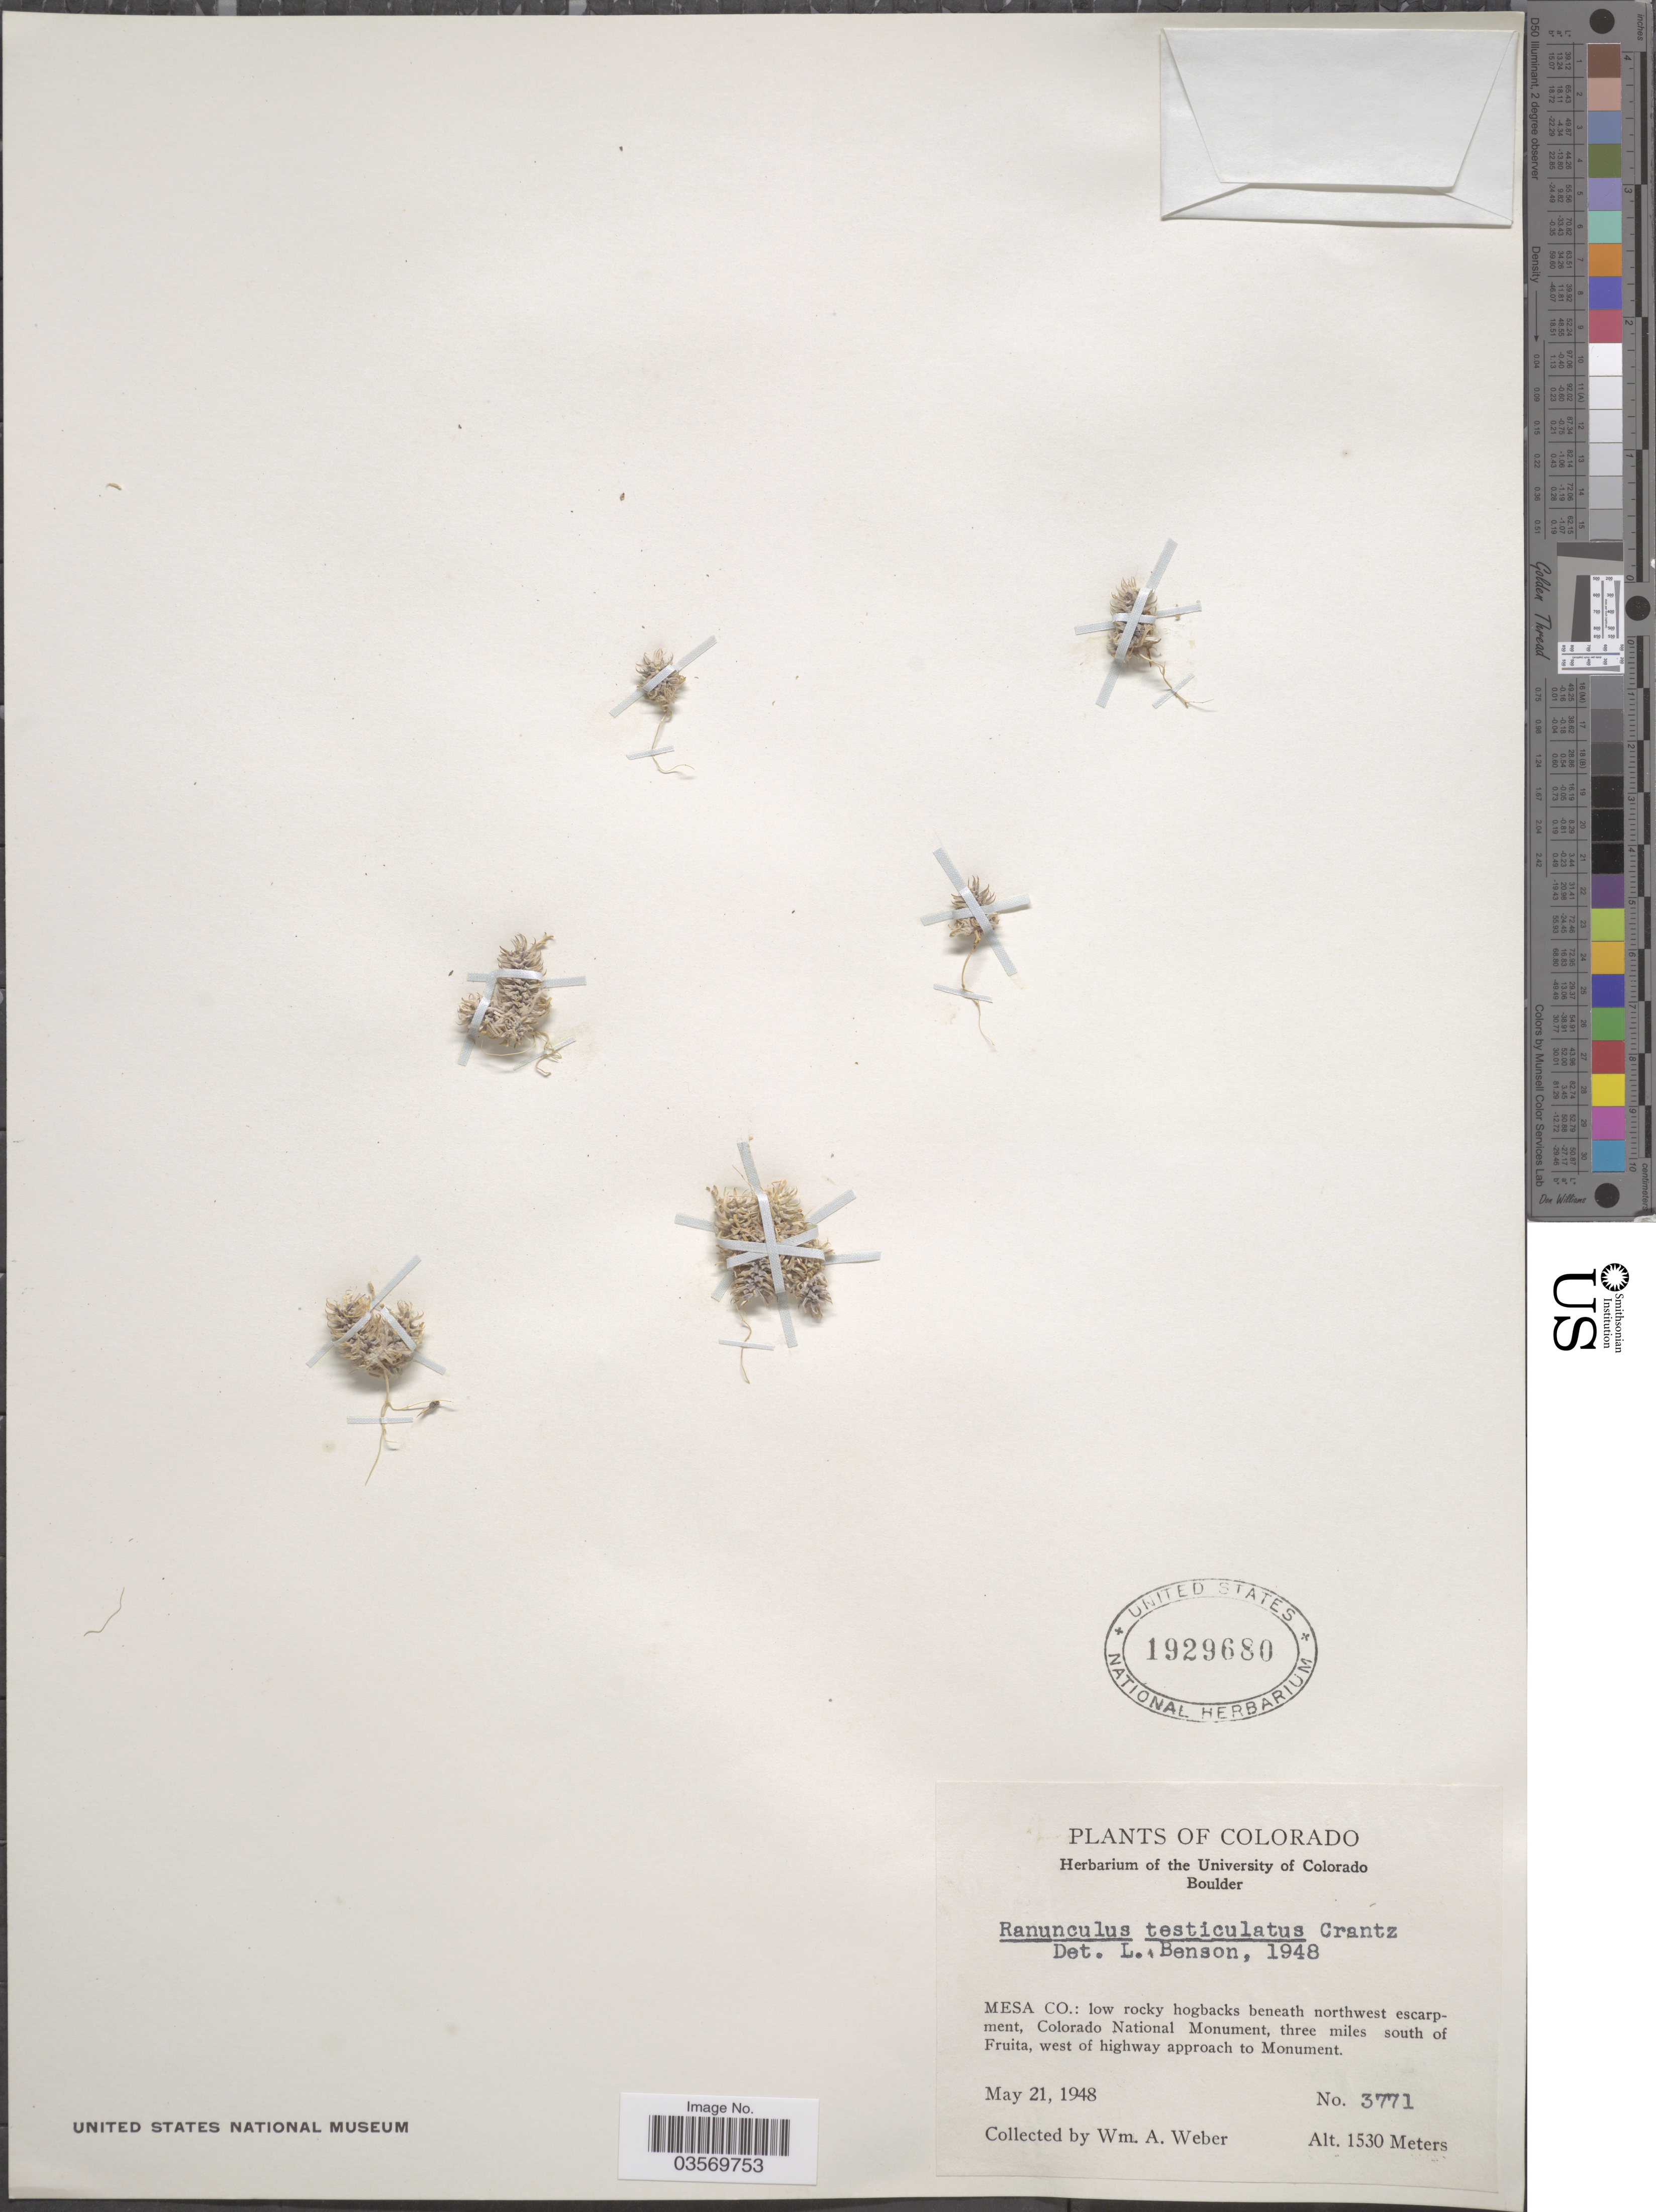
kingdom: Plantae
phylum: Tracheophyta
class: Magnoliopsida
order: Ranunculales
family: Ranunculaceae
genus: Ranunculus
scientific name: Ranunculus testiculatus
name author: Crantz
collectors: W. A. Weber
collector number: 3771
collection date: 1948-05-21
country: United States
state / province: Colorado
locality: Mesa Co.: Colorado National Monument, three miles south of Fruita, west of highway approach to Monument.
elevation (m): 1530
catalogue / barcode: US 1929680